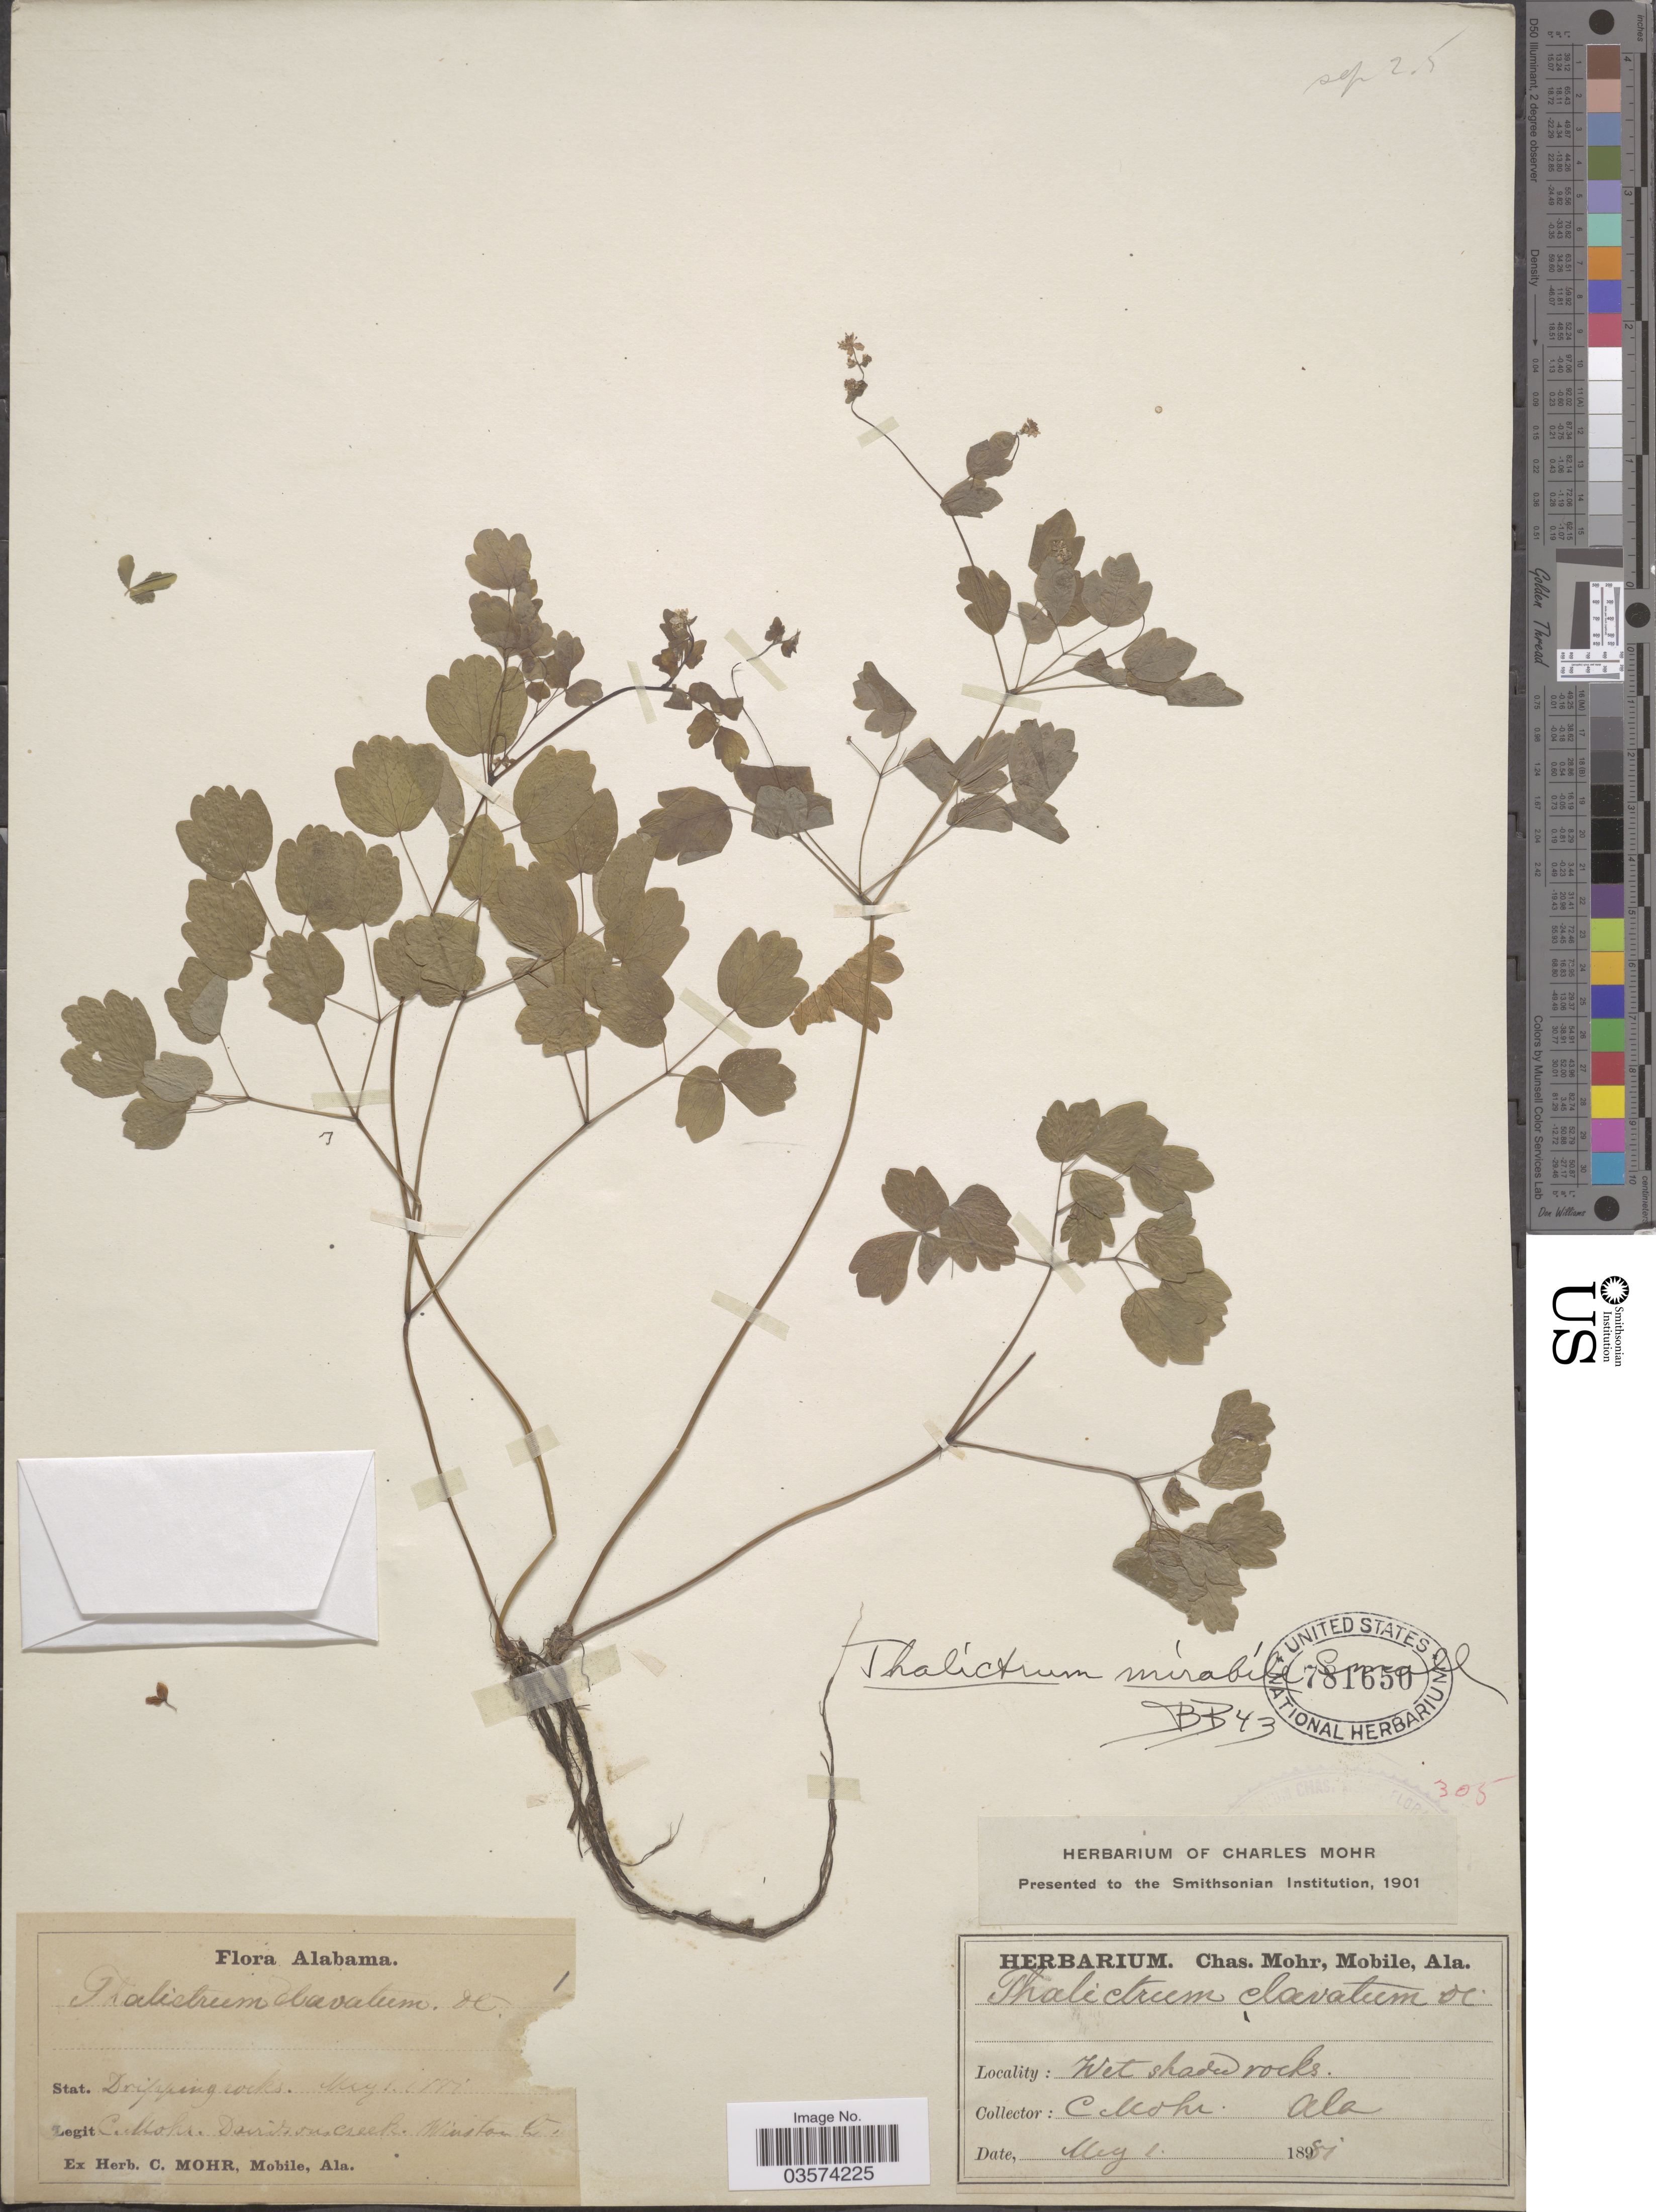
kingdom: Plantae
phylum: Tracheophyta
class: Magnoliopsida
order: Ranunculales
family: Ranunculaceae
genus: Thalictrum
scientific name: Thalictrum mirabile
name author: Small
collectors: Mohr, C. T. (herbarium)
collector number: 1?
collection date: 1881-05-01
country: United States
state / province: Alabama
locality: Davidsons creek. Winston Co.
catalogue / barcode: US 781650